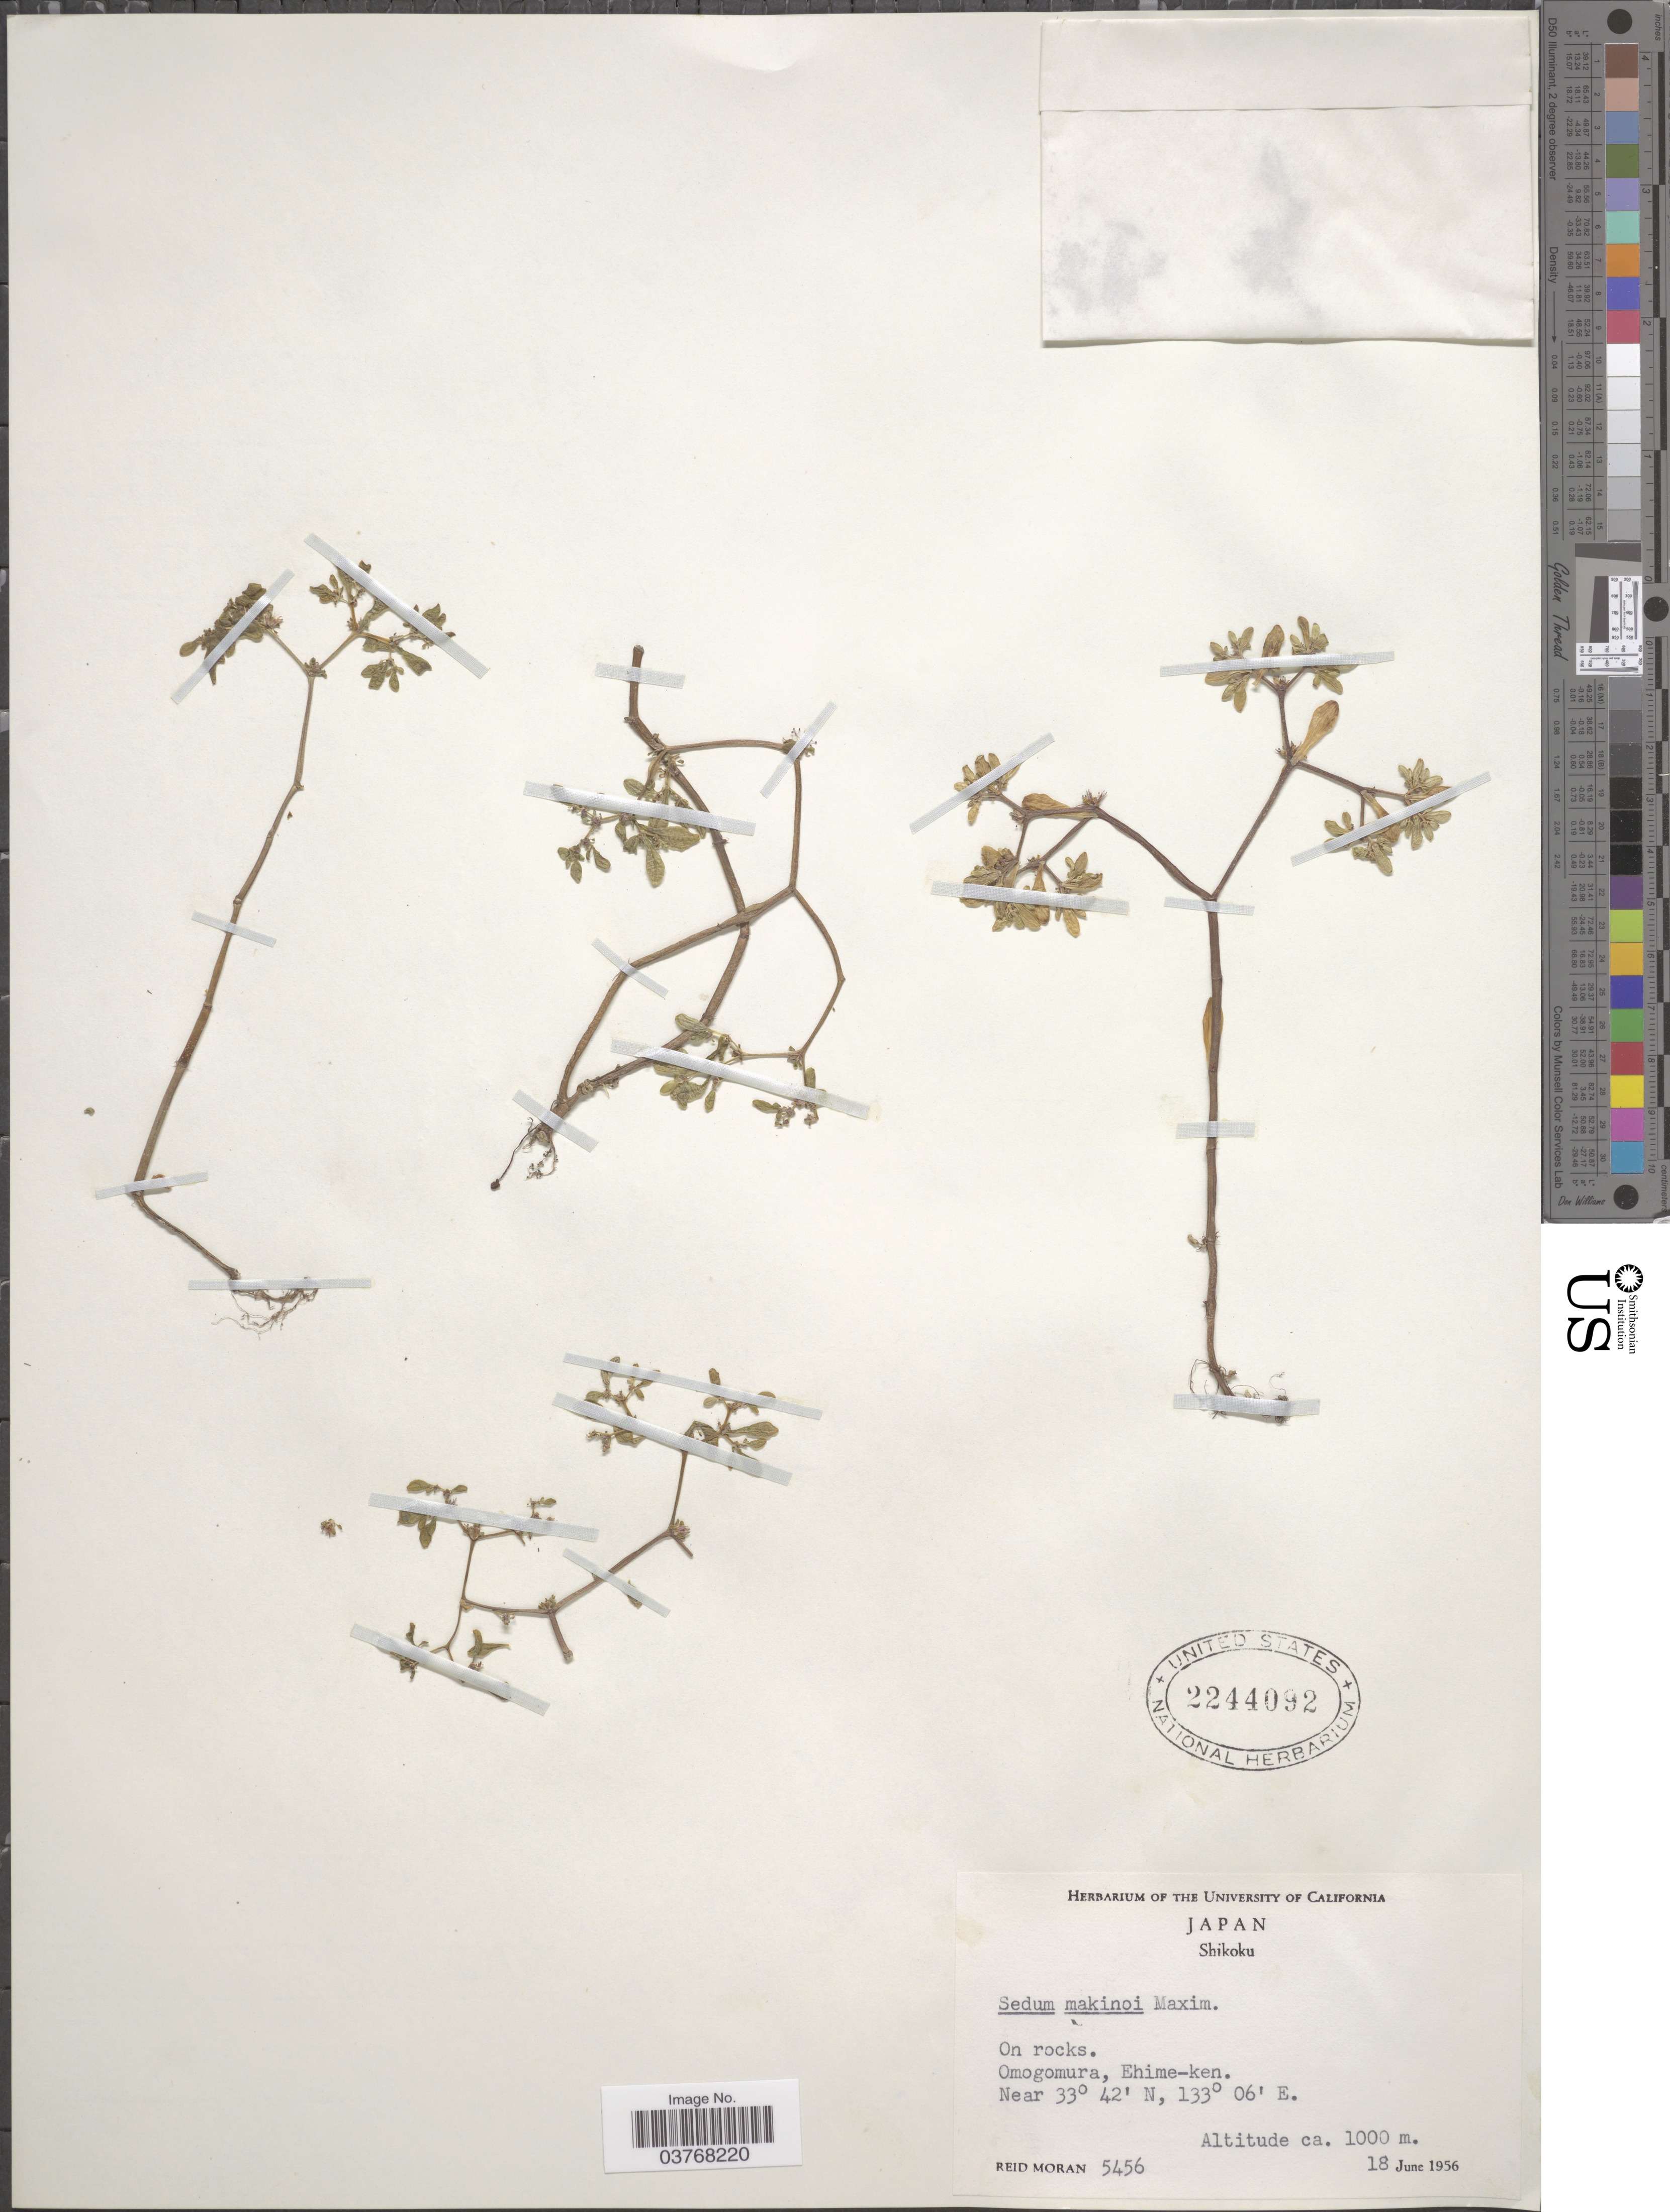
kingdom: Plantae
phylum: Tracheophyta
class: Magnoliopsida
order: Saxifragales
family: Crassulaceae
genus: Sedum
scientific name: Sedum makinoi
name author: Maxim.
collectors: R. Moran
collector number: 5456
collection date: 1956-06-18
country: Japan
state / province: Ehime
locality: Shikoku. Omogomura, Ehime-ken.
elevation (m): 1000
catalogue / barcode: US 2244092